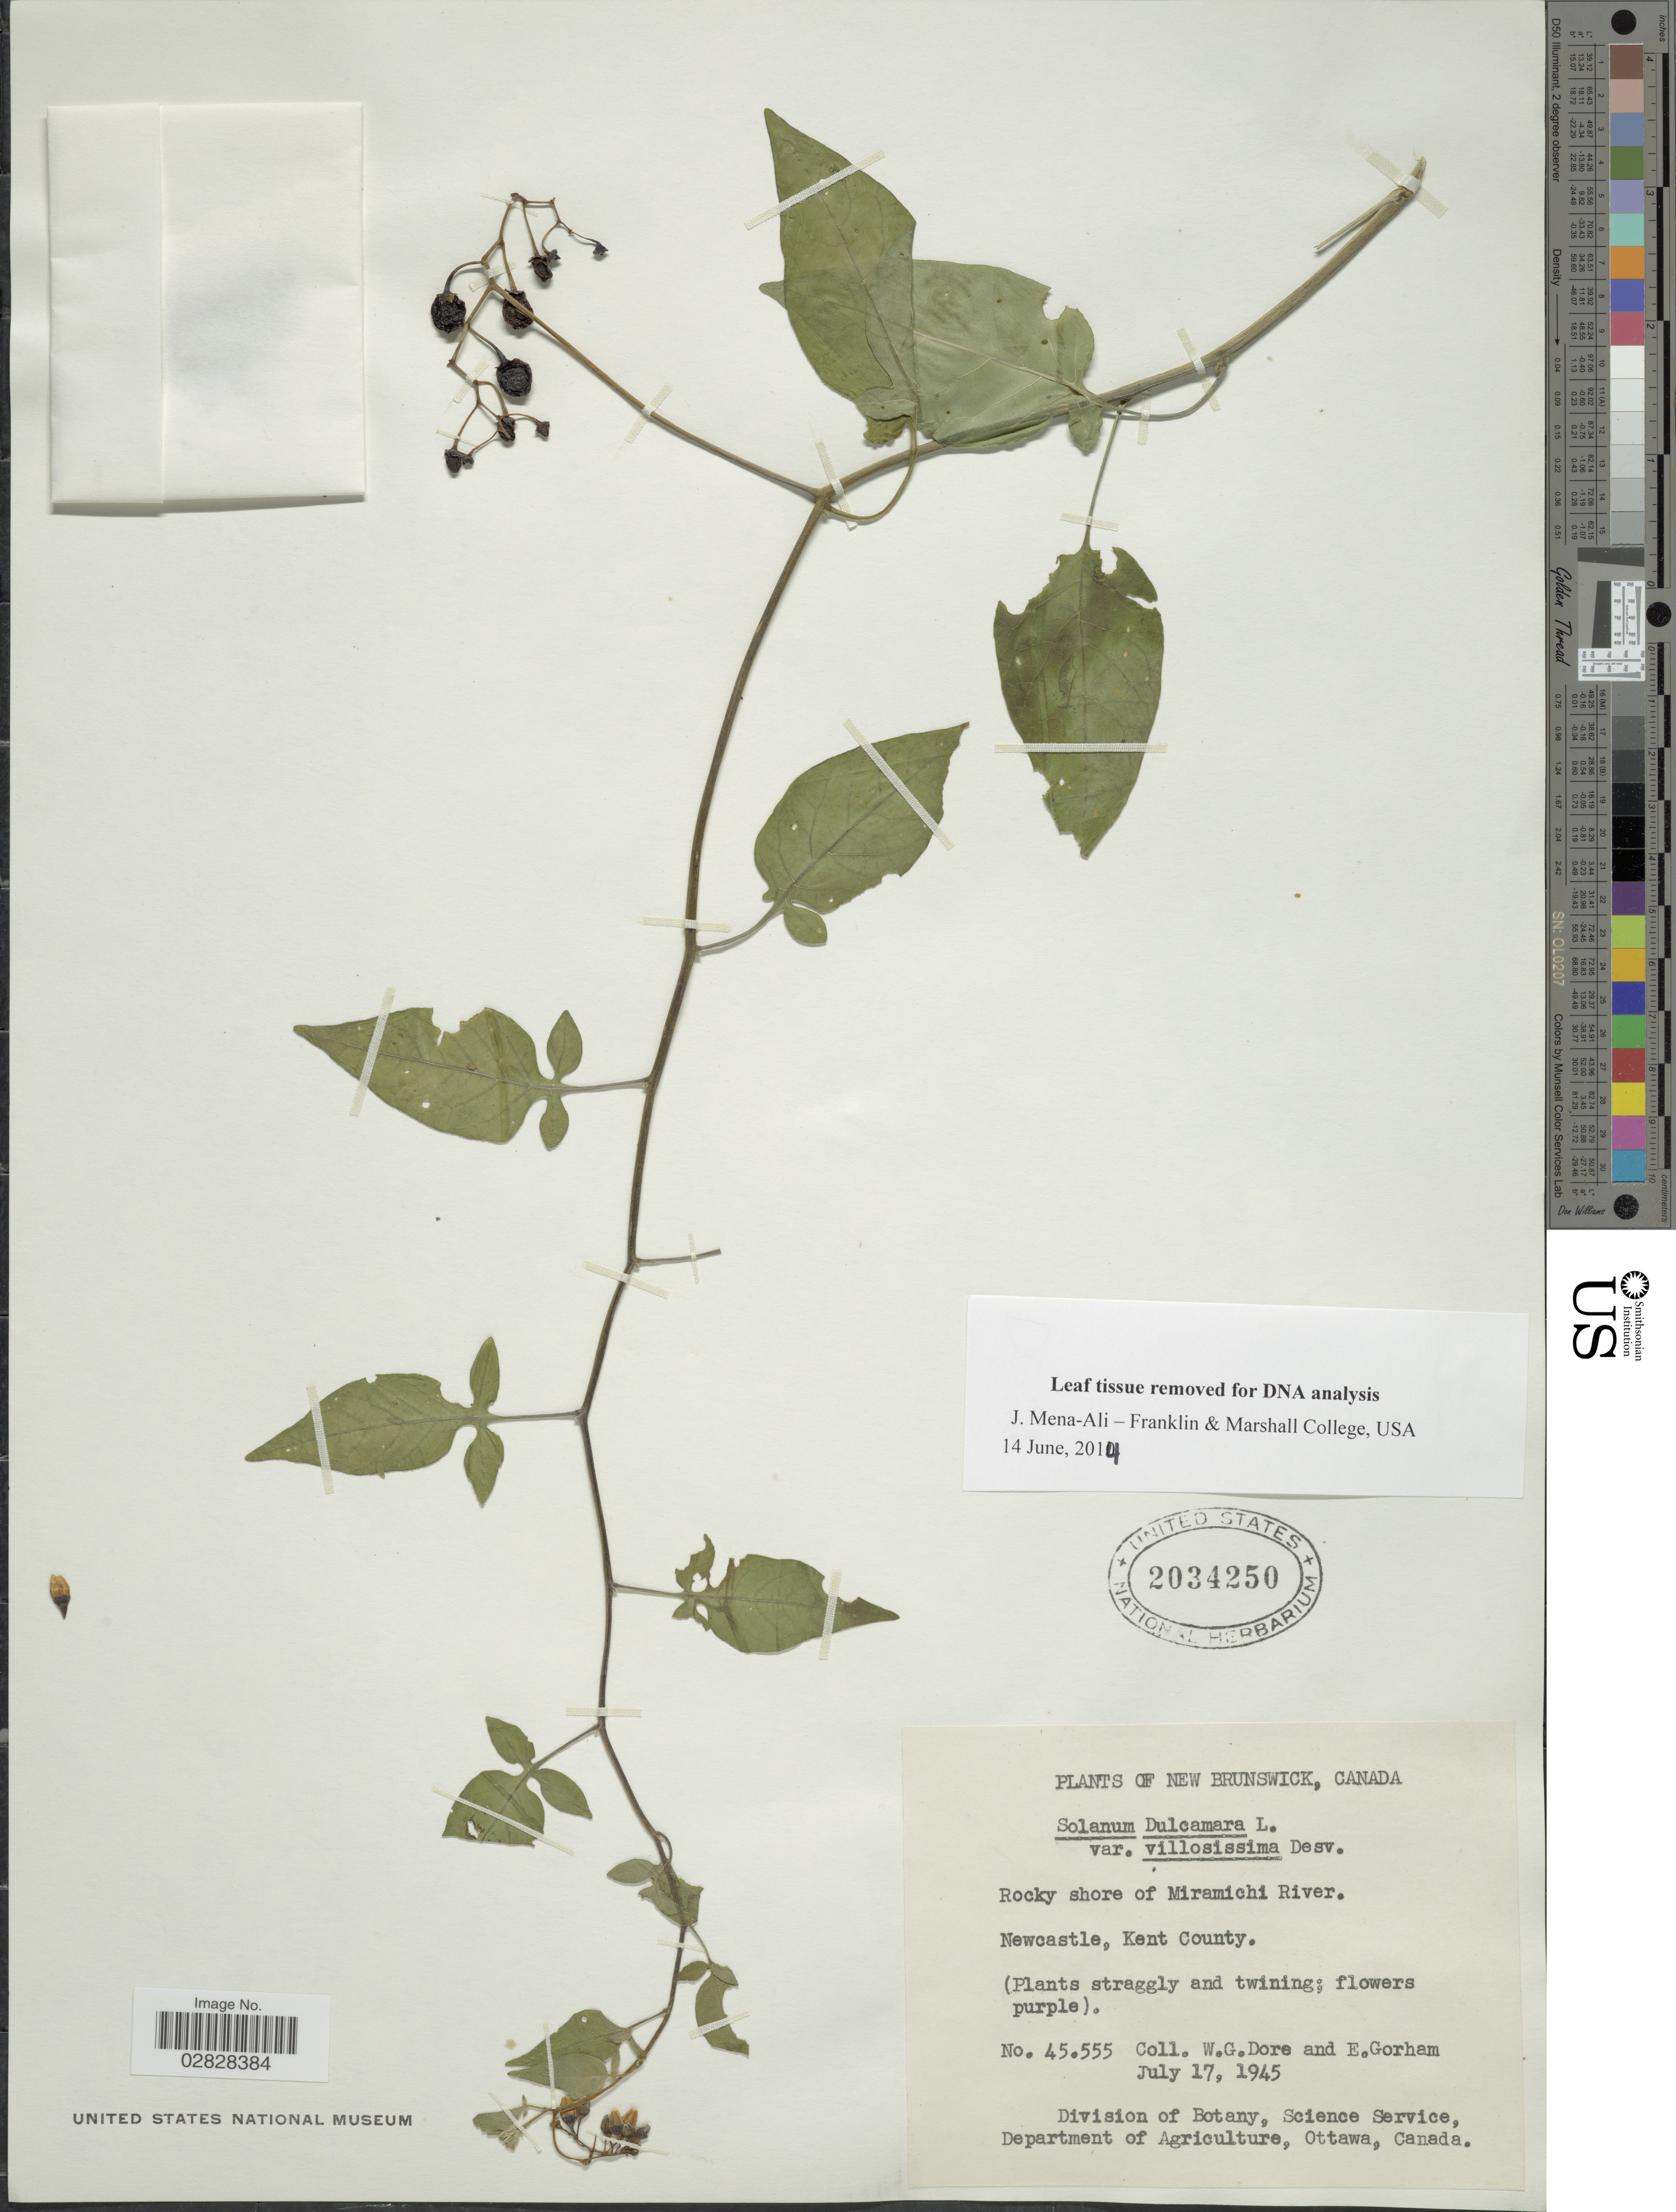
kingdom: Plantae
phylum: Tracheophyta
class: Magnoliopsida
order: Solanales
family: Solanaceae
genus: Solanum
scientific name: Solanum dulcamara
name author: L.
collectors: W. Dore & E. Gorham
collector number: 45555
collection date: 1945-07-17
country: Canada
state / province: New Brunswick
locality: Rocky shore of Miramichi river. Newcastle, Kent County.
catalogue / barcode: US 2034250